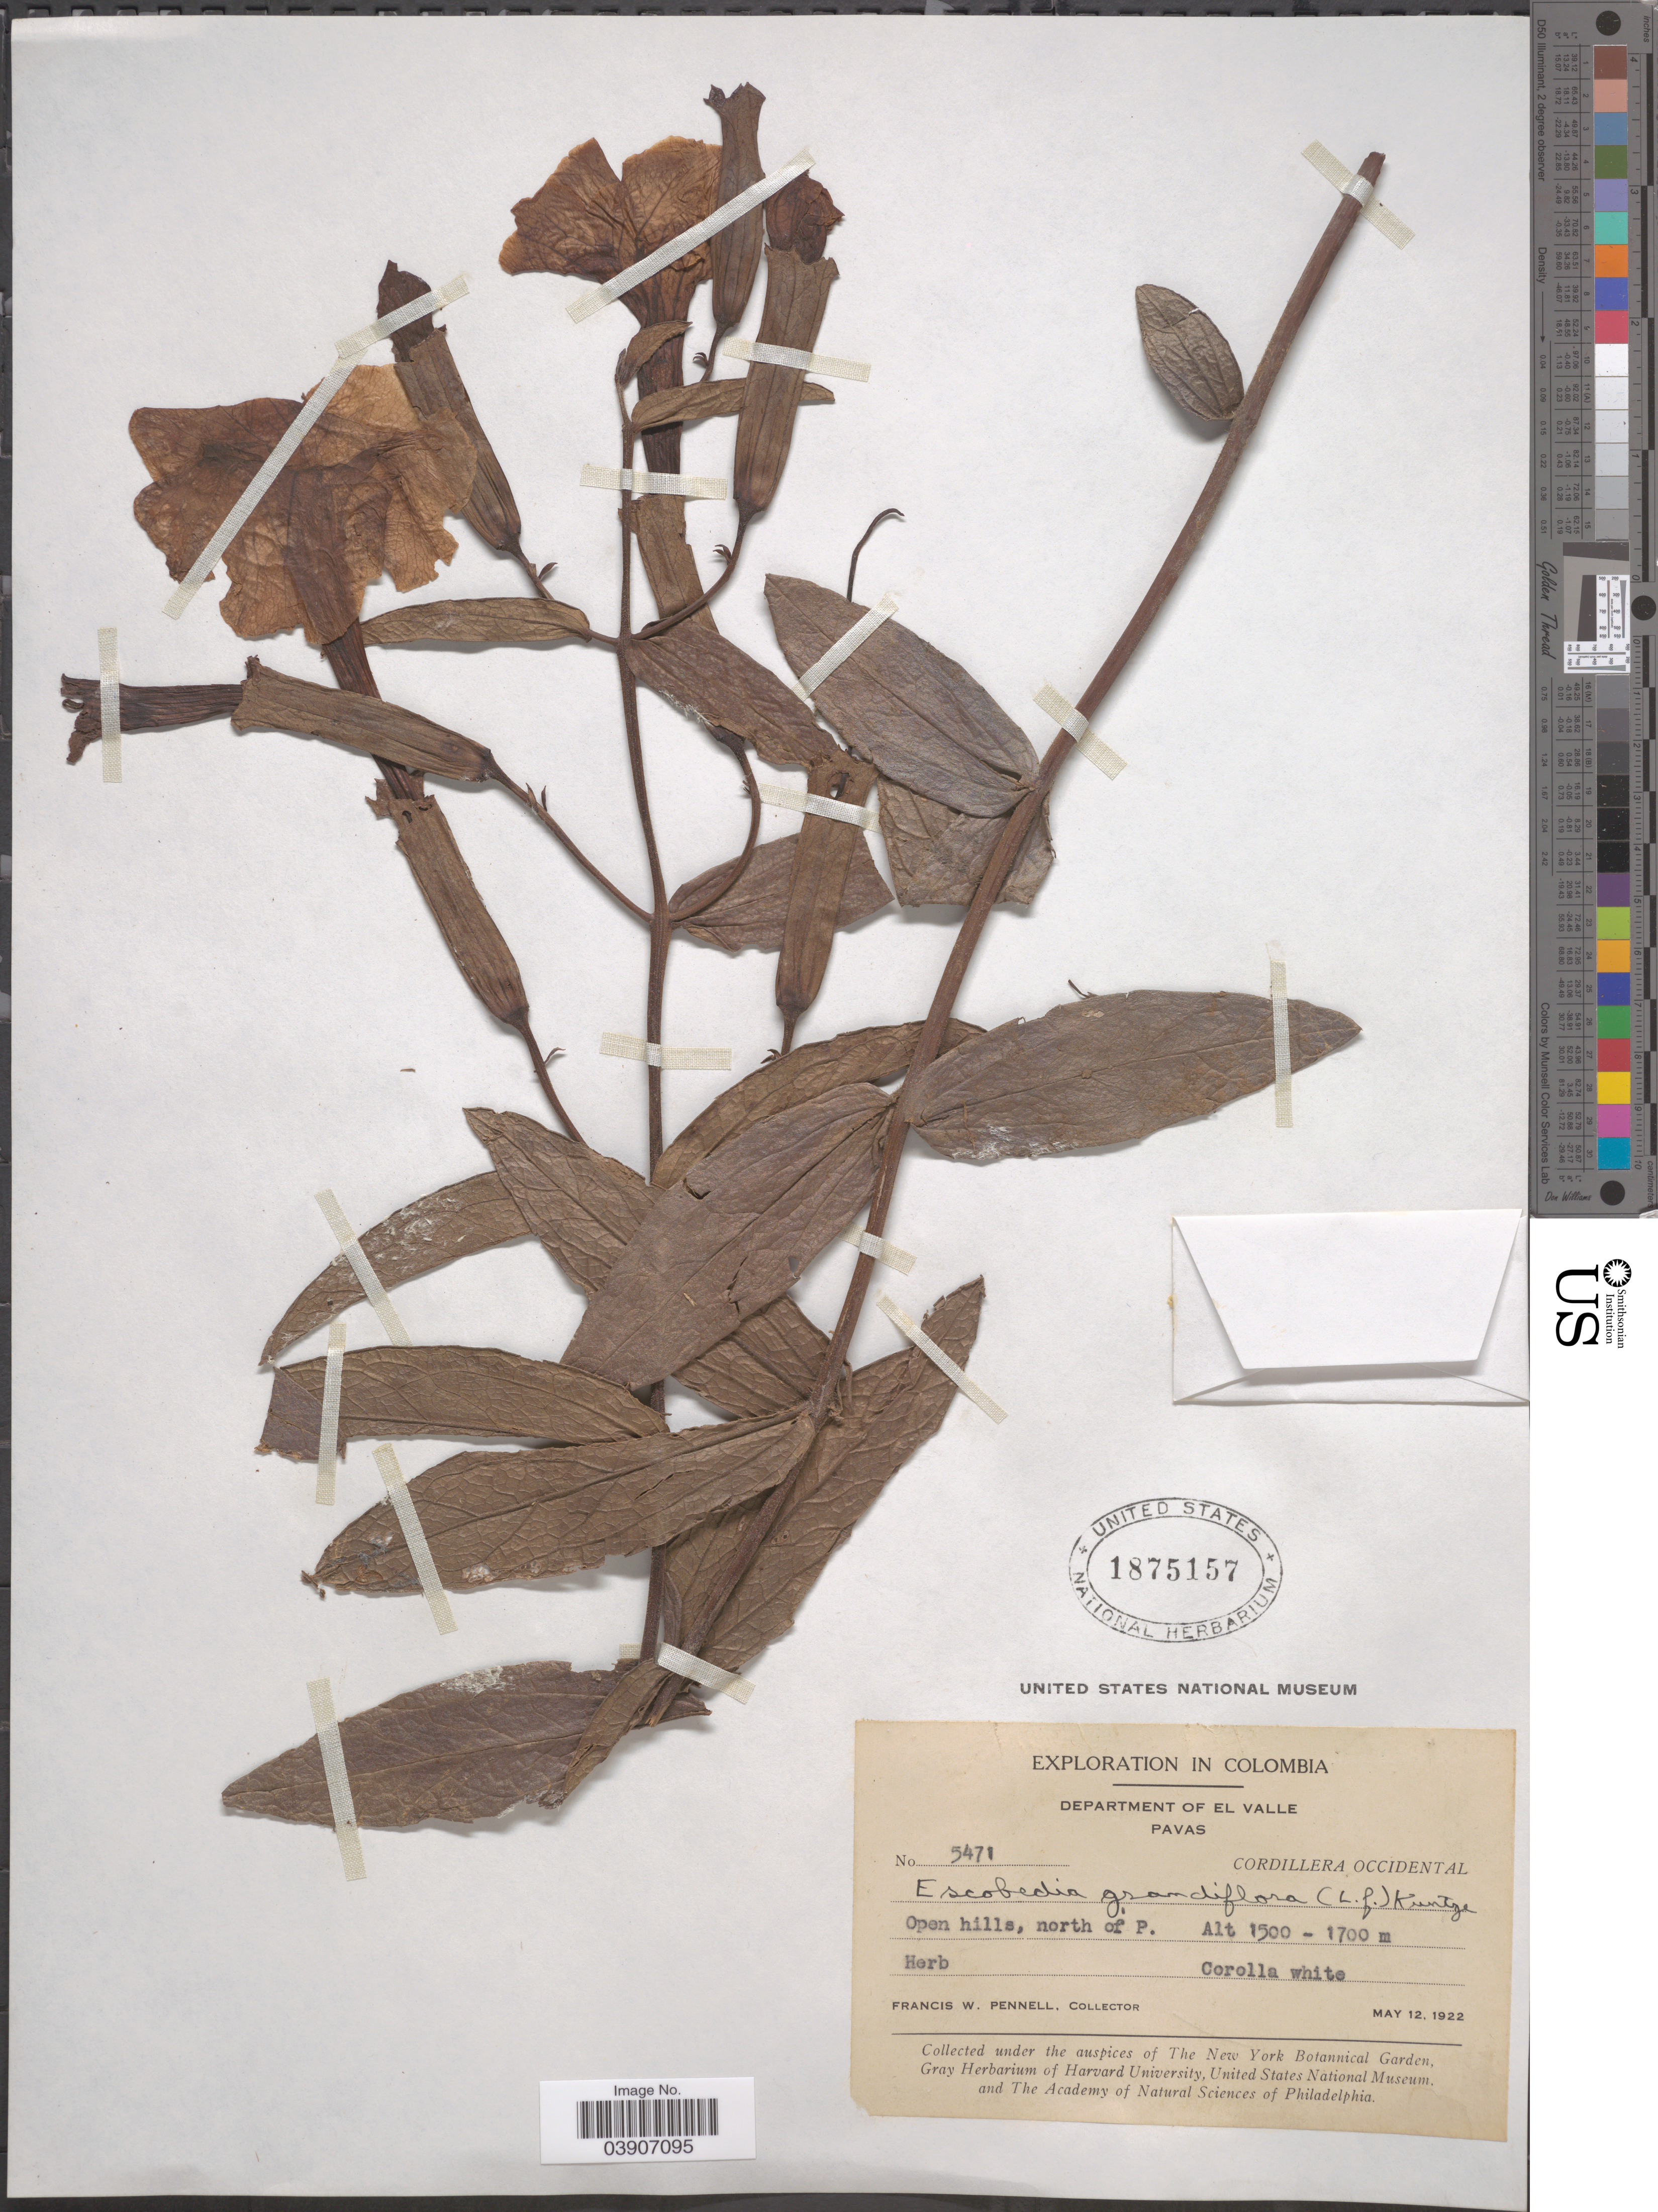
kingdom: Plantae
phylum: Tracheophyta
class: Magnoliopsida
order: Lamiales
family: Orobanchaceae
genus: Escobedia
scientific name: Escobedia grandiflora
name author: (L. f.) Kuntze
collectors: F. W. Pennell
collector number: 5471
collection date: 1922-05-12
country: Colombia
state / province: Valle del Cauca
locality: Department of El Valle. Pavas. Cordillera Occidental. North of P.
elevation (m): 1500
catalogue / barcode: US 1875157